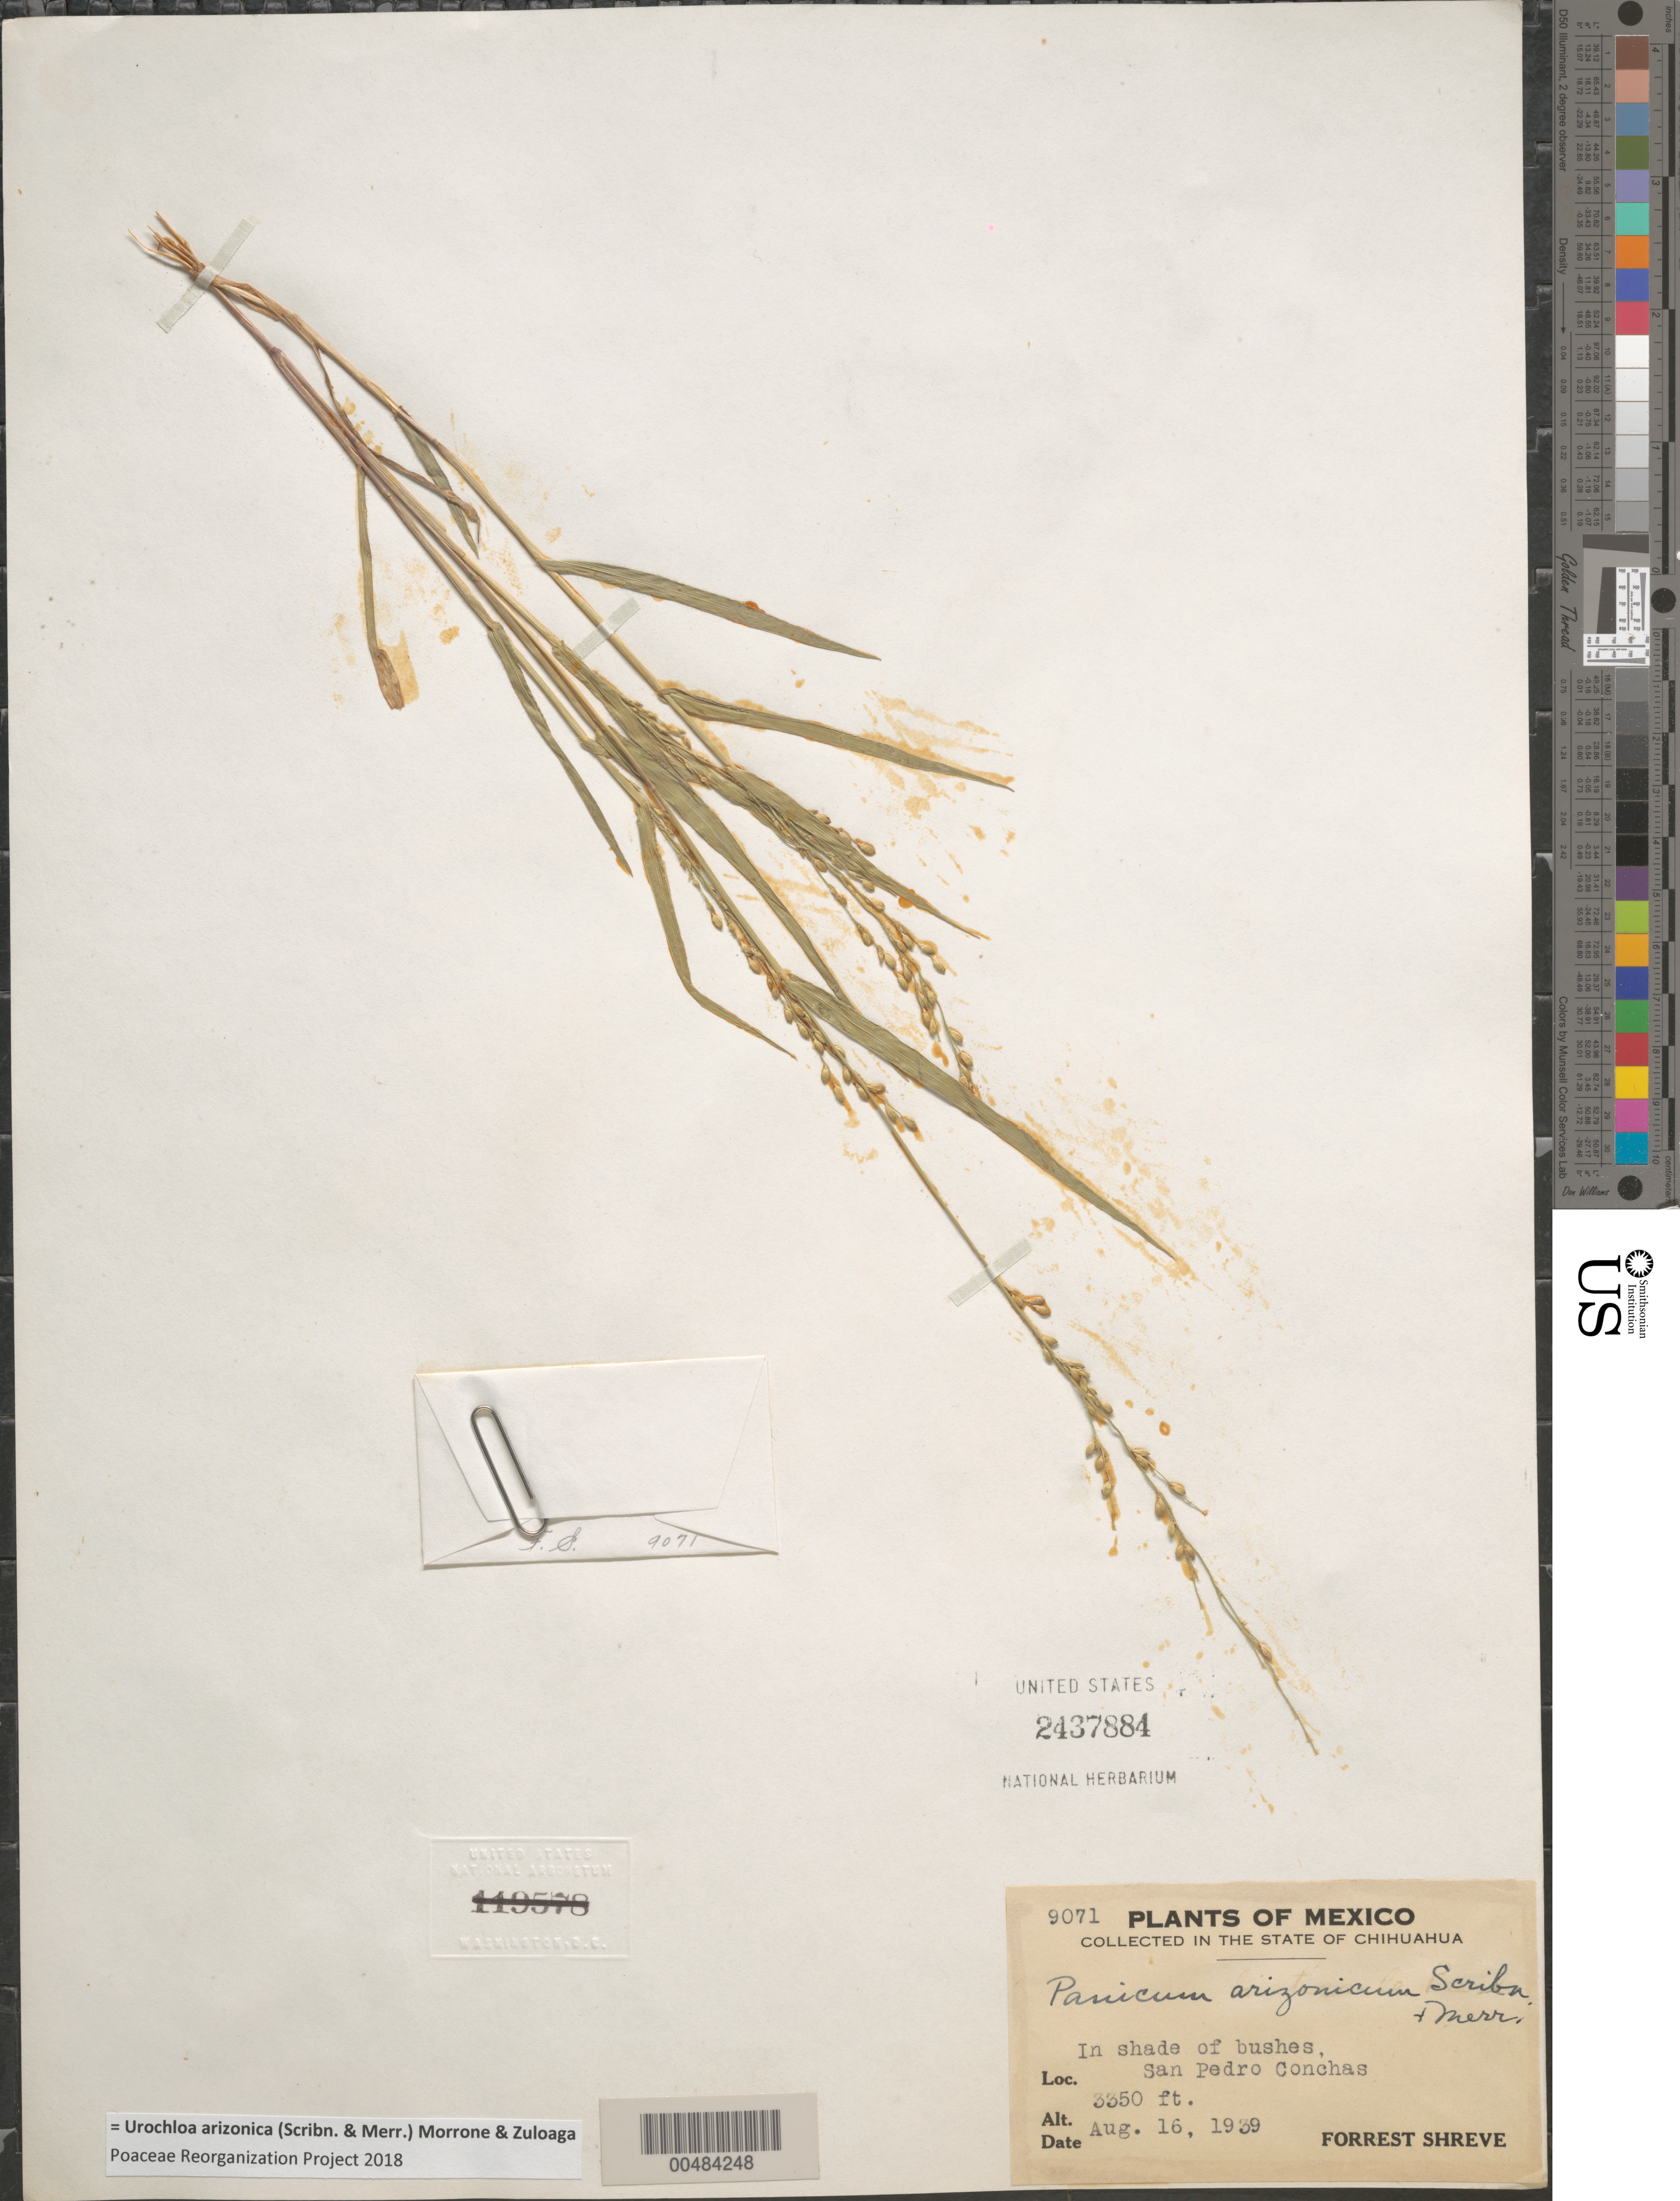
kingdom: Plantae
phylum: Tracheophyta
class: Liliopsida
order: Poales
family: Poaceae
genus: Brachiaria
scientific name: Brachiaria arizonicum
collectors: F. Shreve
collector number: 9071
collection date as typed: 16 Aug 1939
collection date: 1939-08-16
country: Mexico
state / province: Chihuahua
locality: San Pedro Conchas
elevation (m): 1021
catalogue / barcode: US 2437884